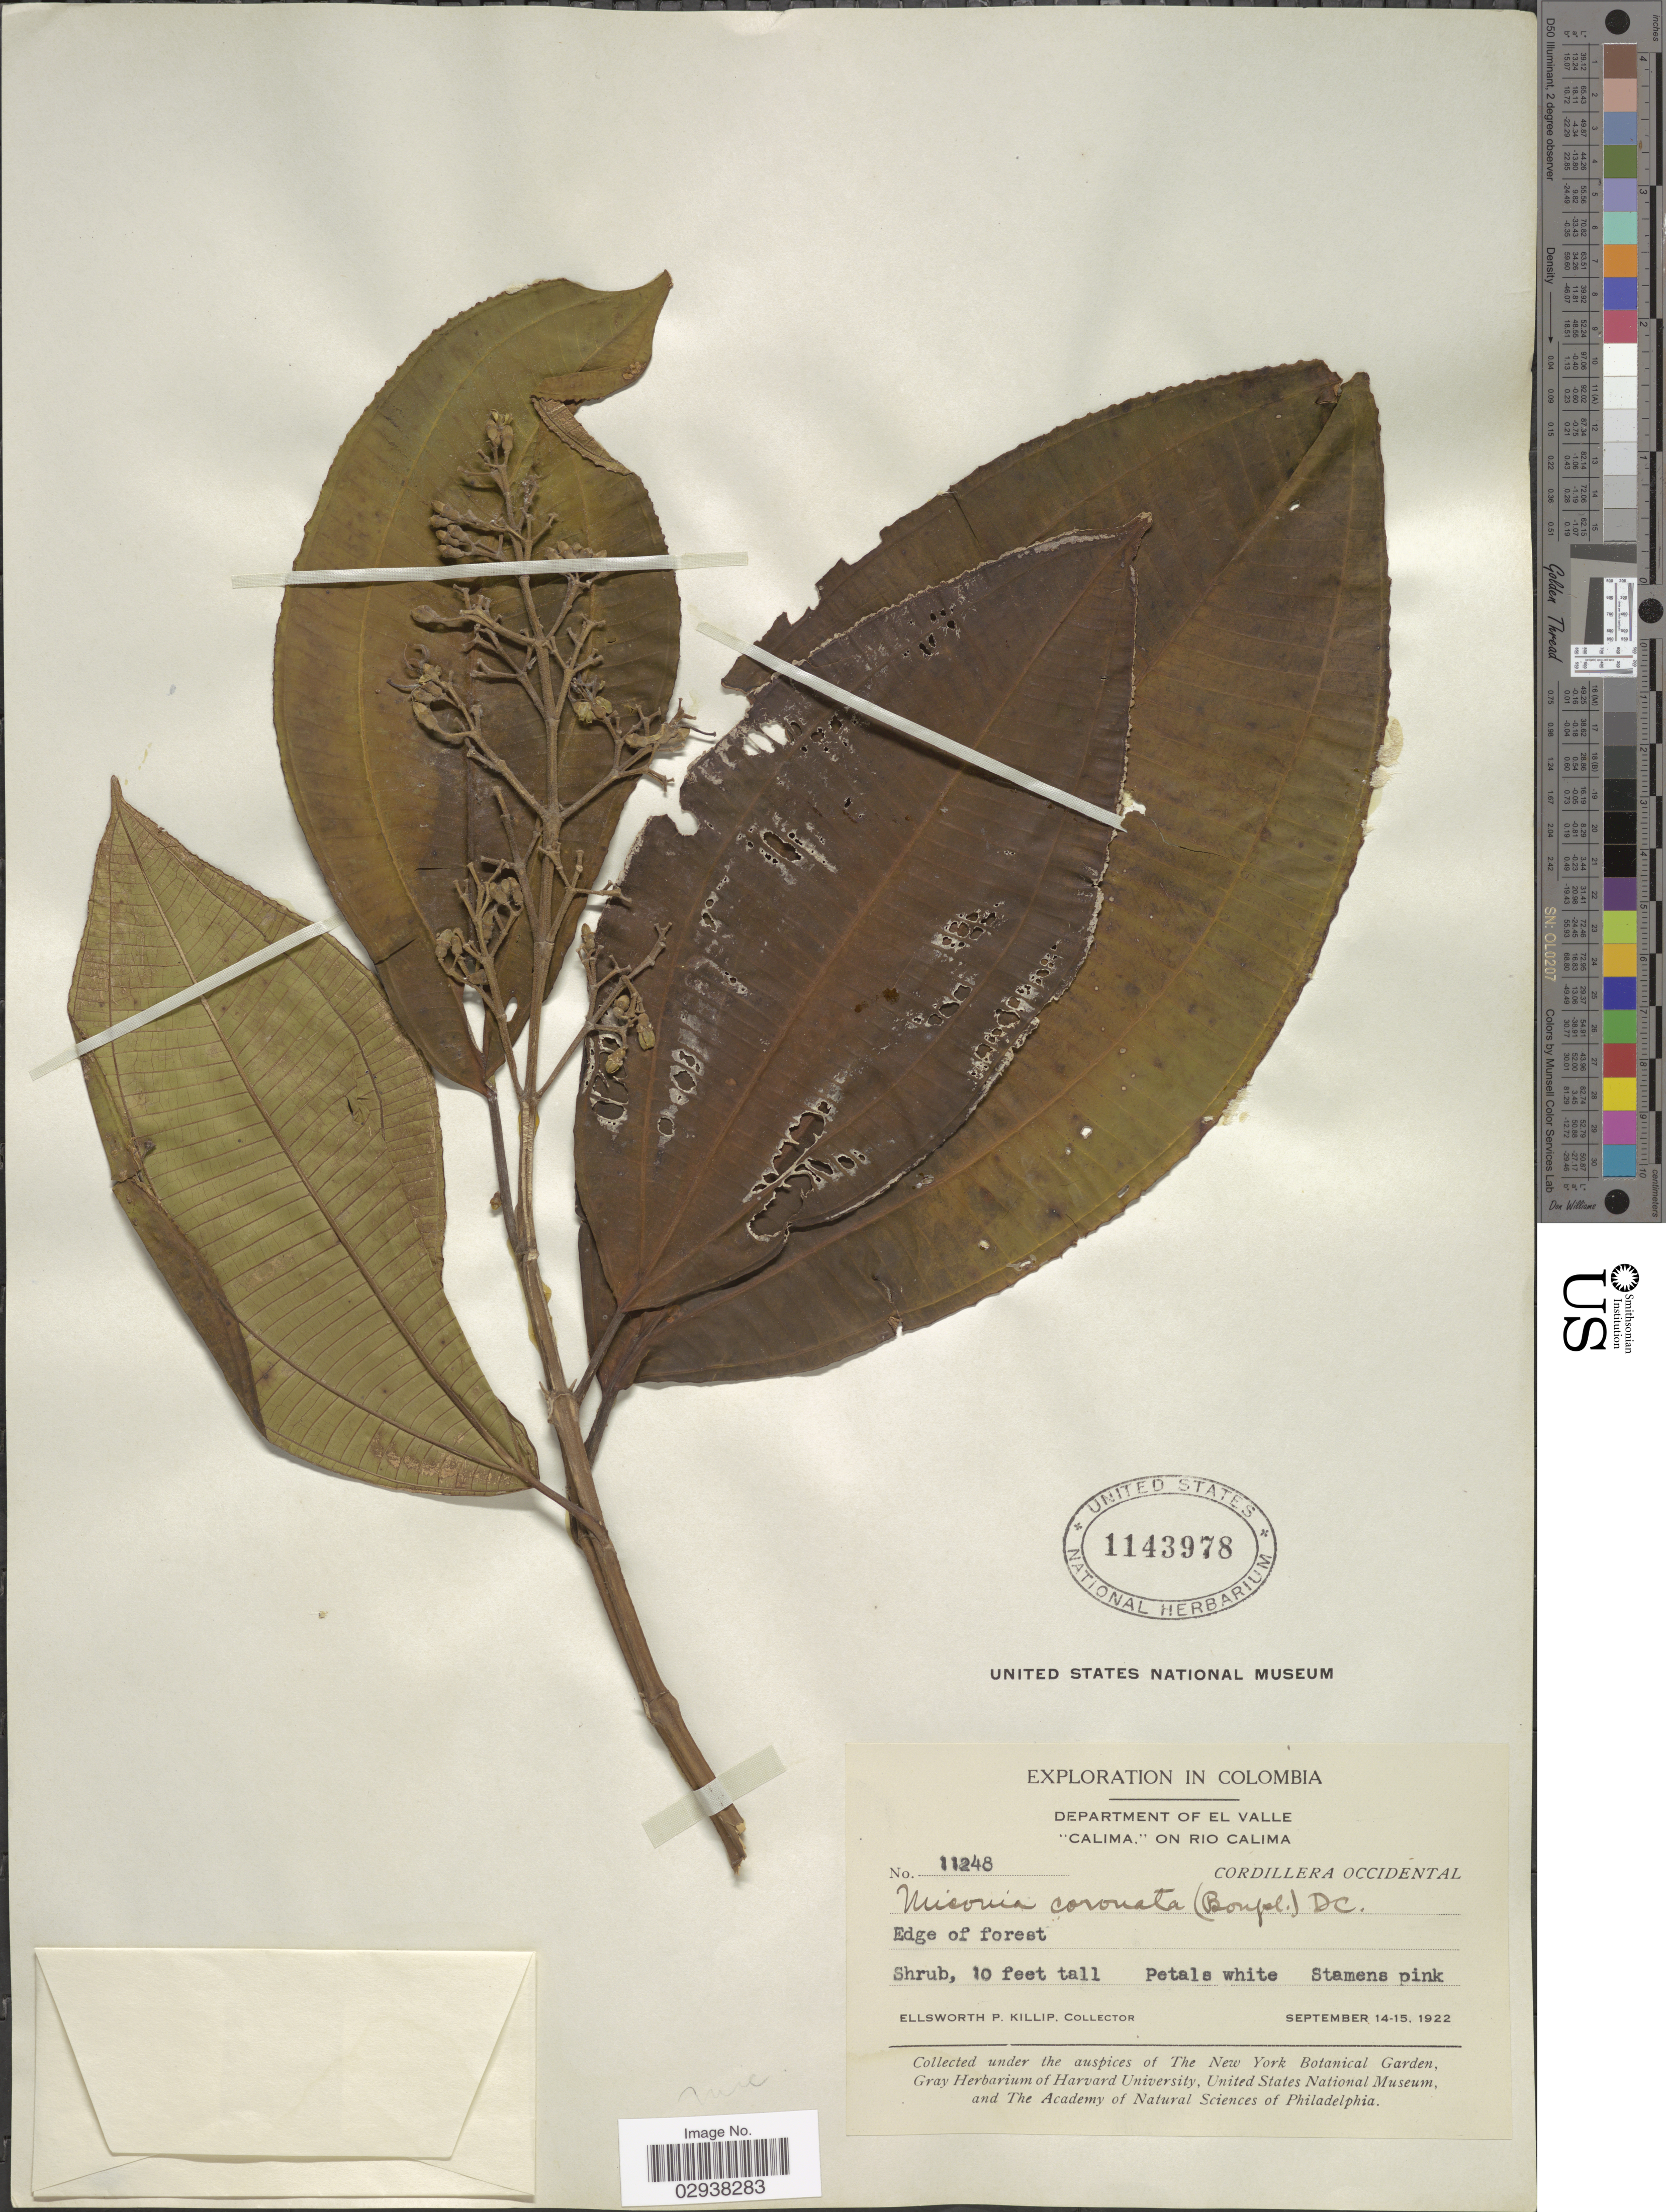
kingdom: Plantae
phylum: Tracheophyta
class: Magnoliopsida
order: Myrtales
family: Melastomataceae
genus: Miconia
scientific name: Miconia coronata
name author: (Bonpl.) DC.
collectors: E. P. Killip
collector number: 11248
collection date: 1922-09-14/1922-09-15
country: Colombia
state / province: Valle del Cauca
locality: Department of El Valle. "Calima," on Rio Calima. Cordillera Occidental.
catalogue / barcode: US 1143978